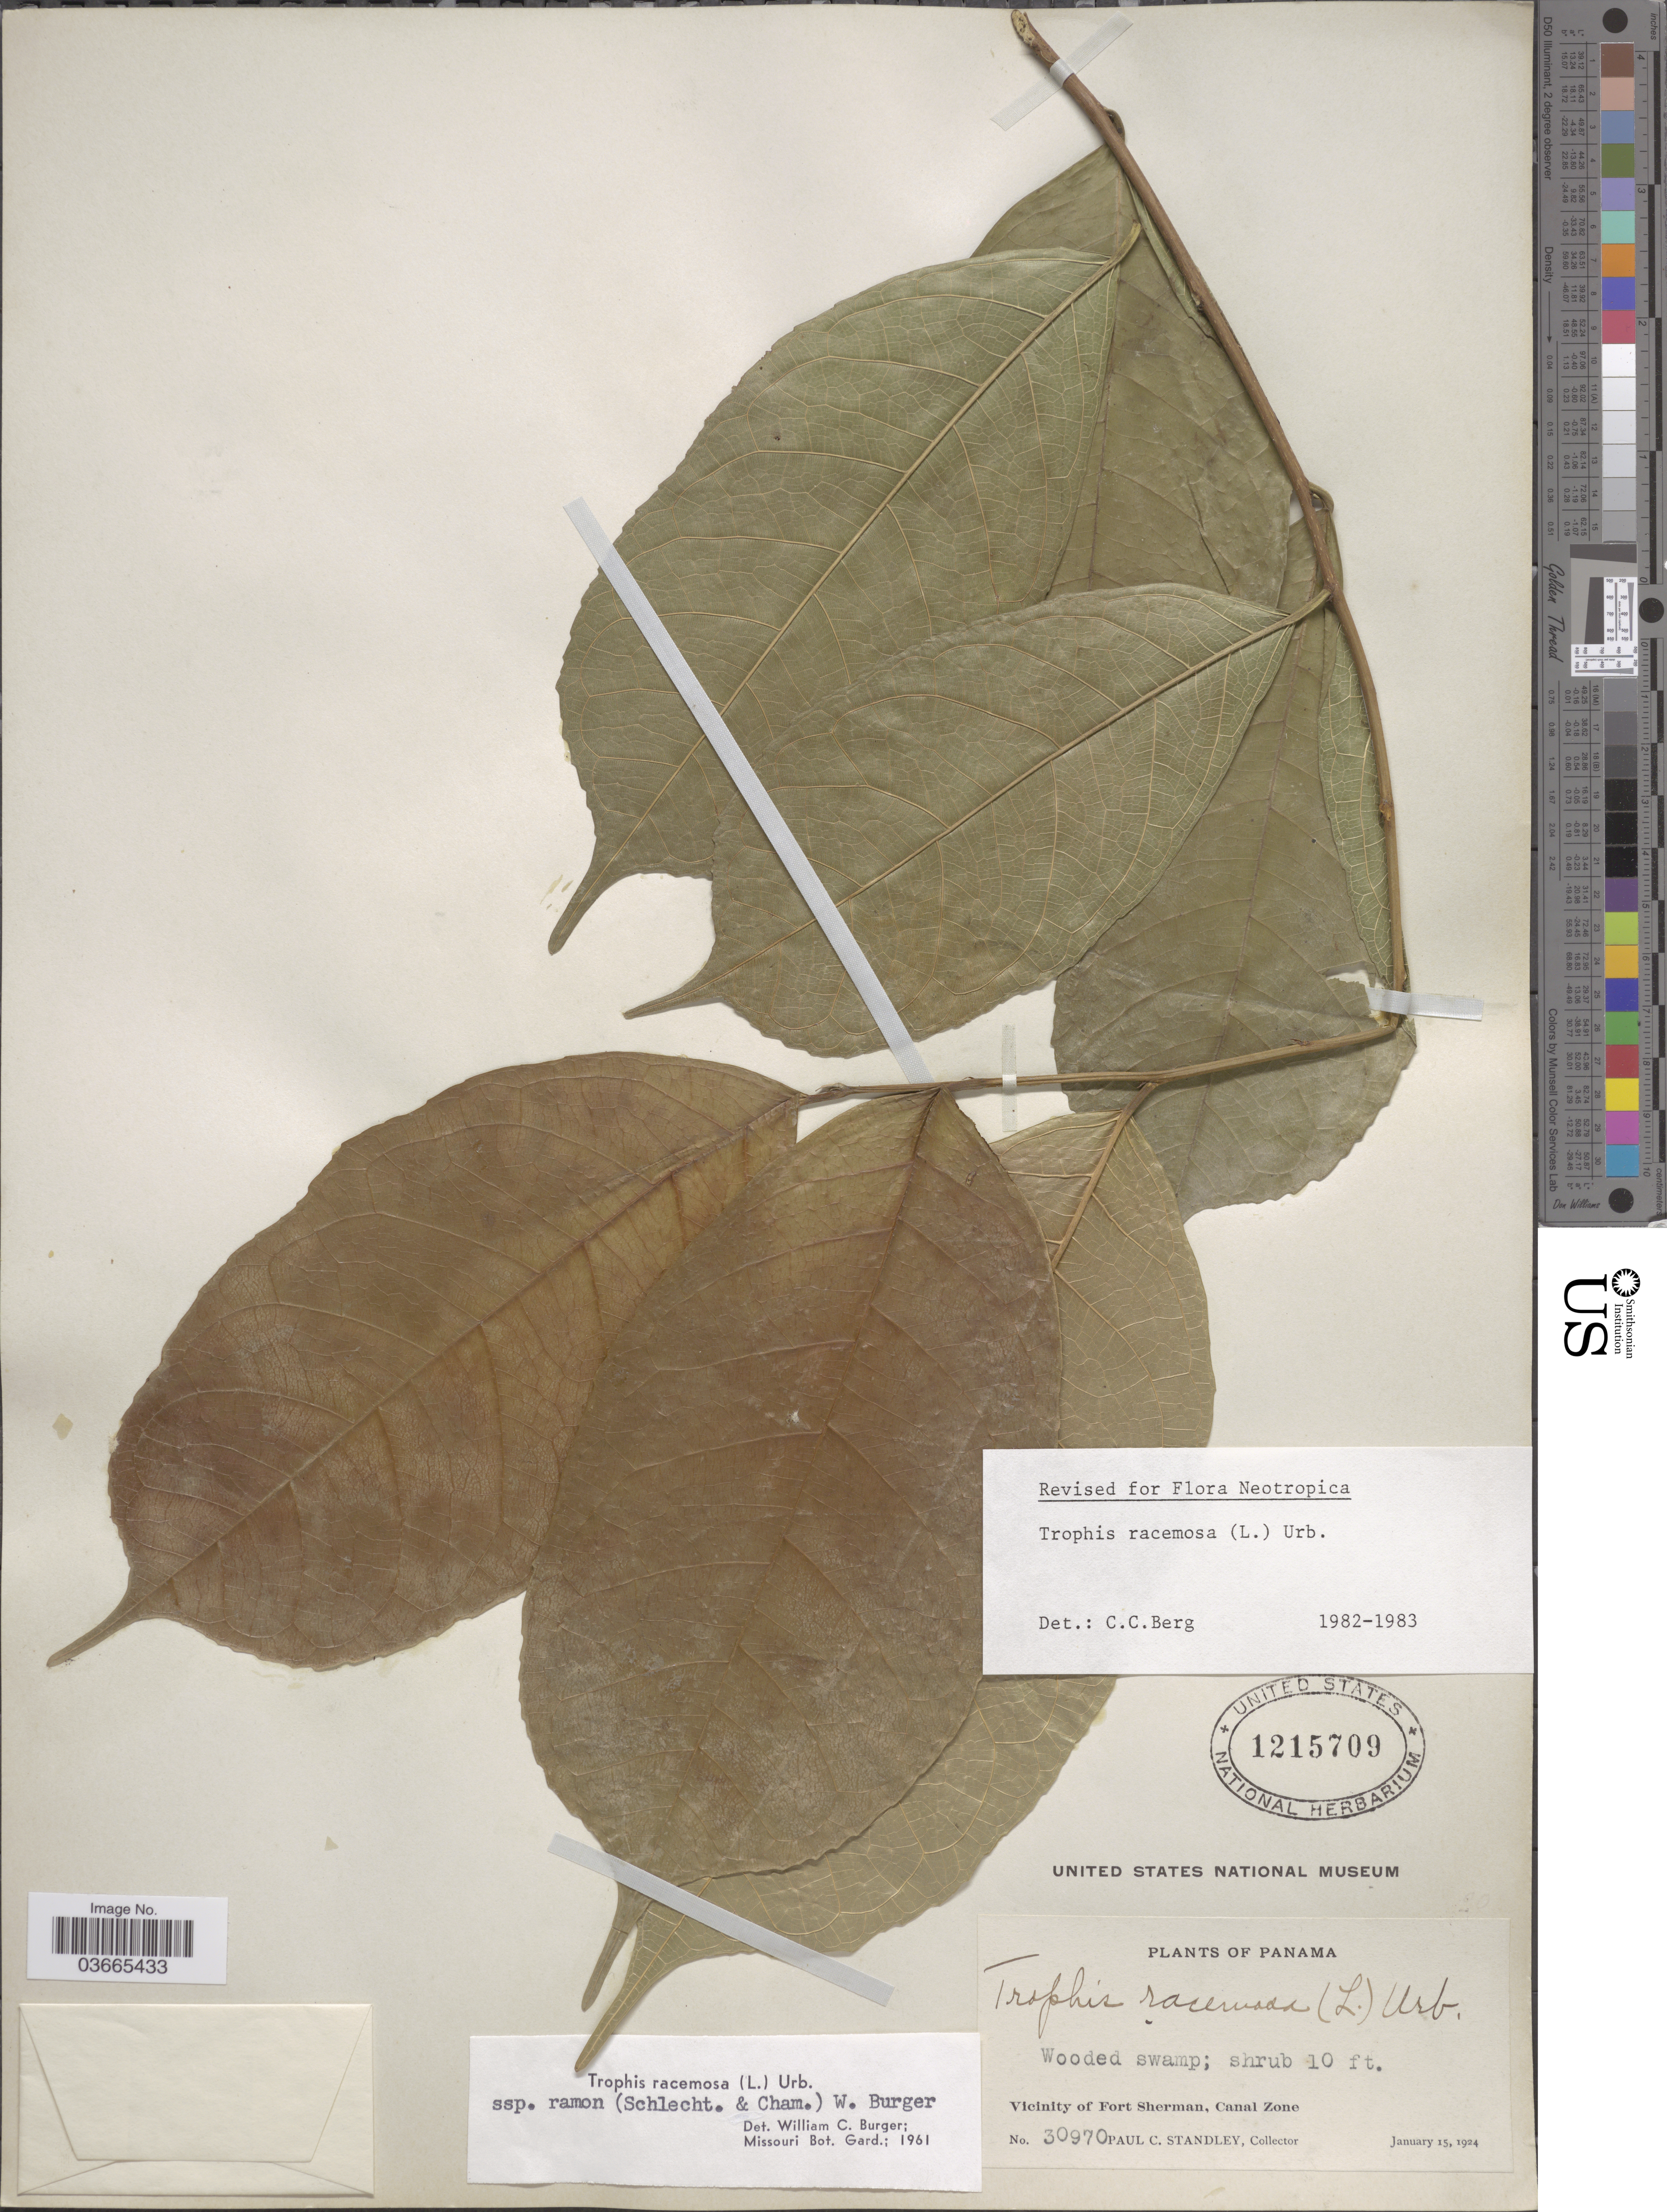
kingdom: Plantae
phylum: Tracheophyta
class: Magnoliopsida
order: Rosales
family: Moraceae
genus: Trophis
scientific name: Trophis racemosa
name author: (L.) Urb.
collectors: P. C. Standley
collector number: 30970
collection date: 1924-01-15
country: Panama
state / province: Colón / Panamá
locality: Vicinity of Fort Sherman, Canal Zone.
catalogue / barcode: US 1215709